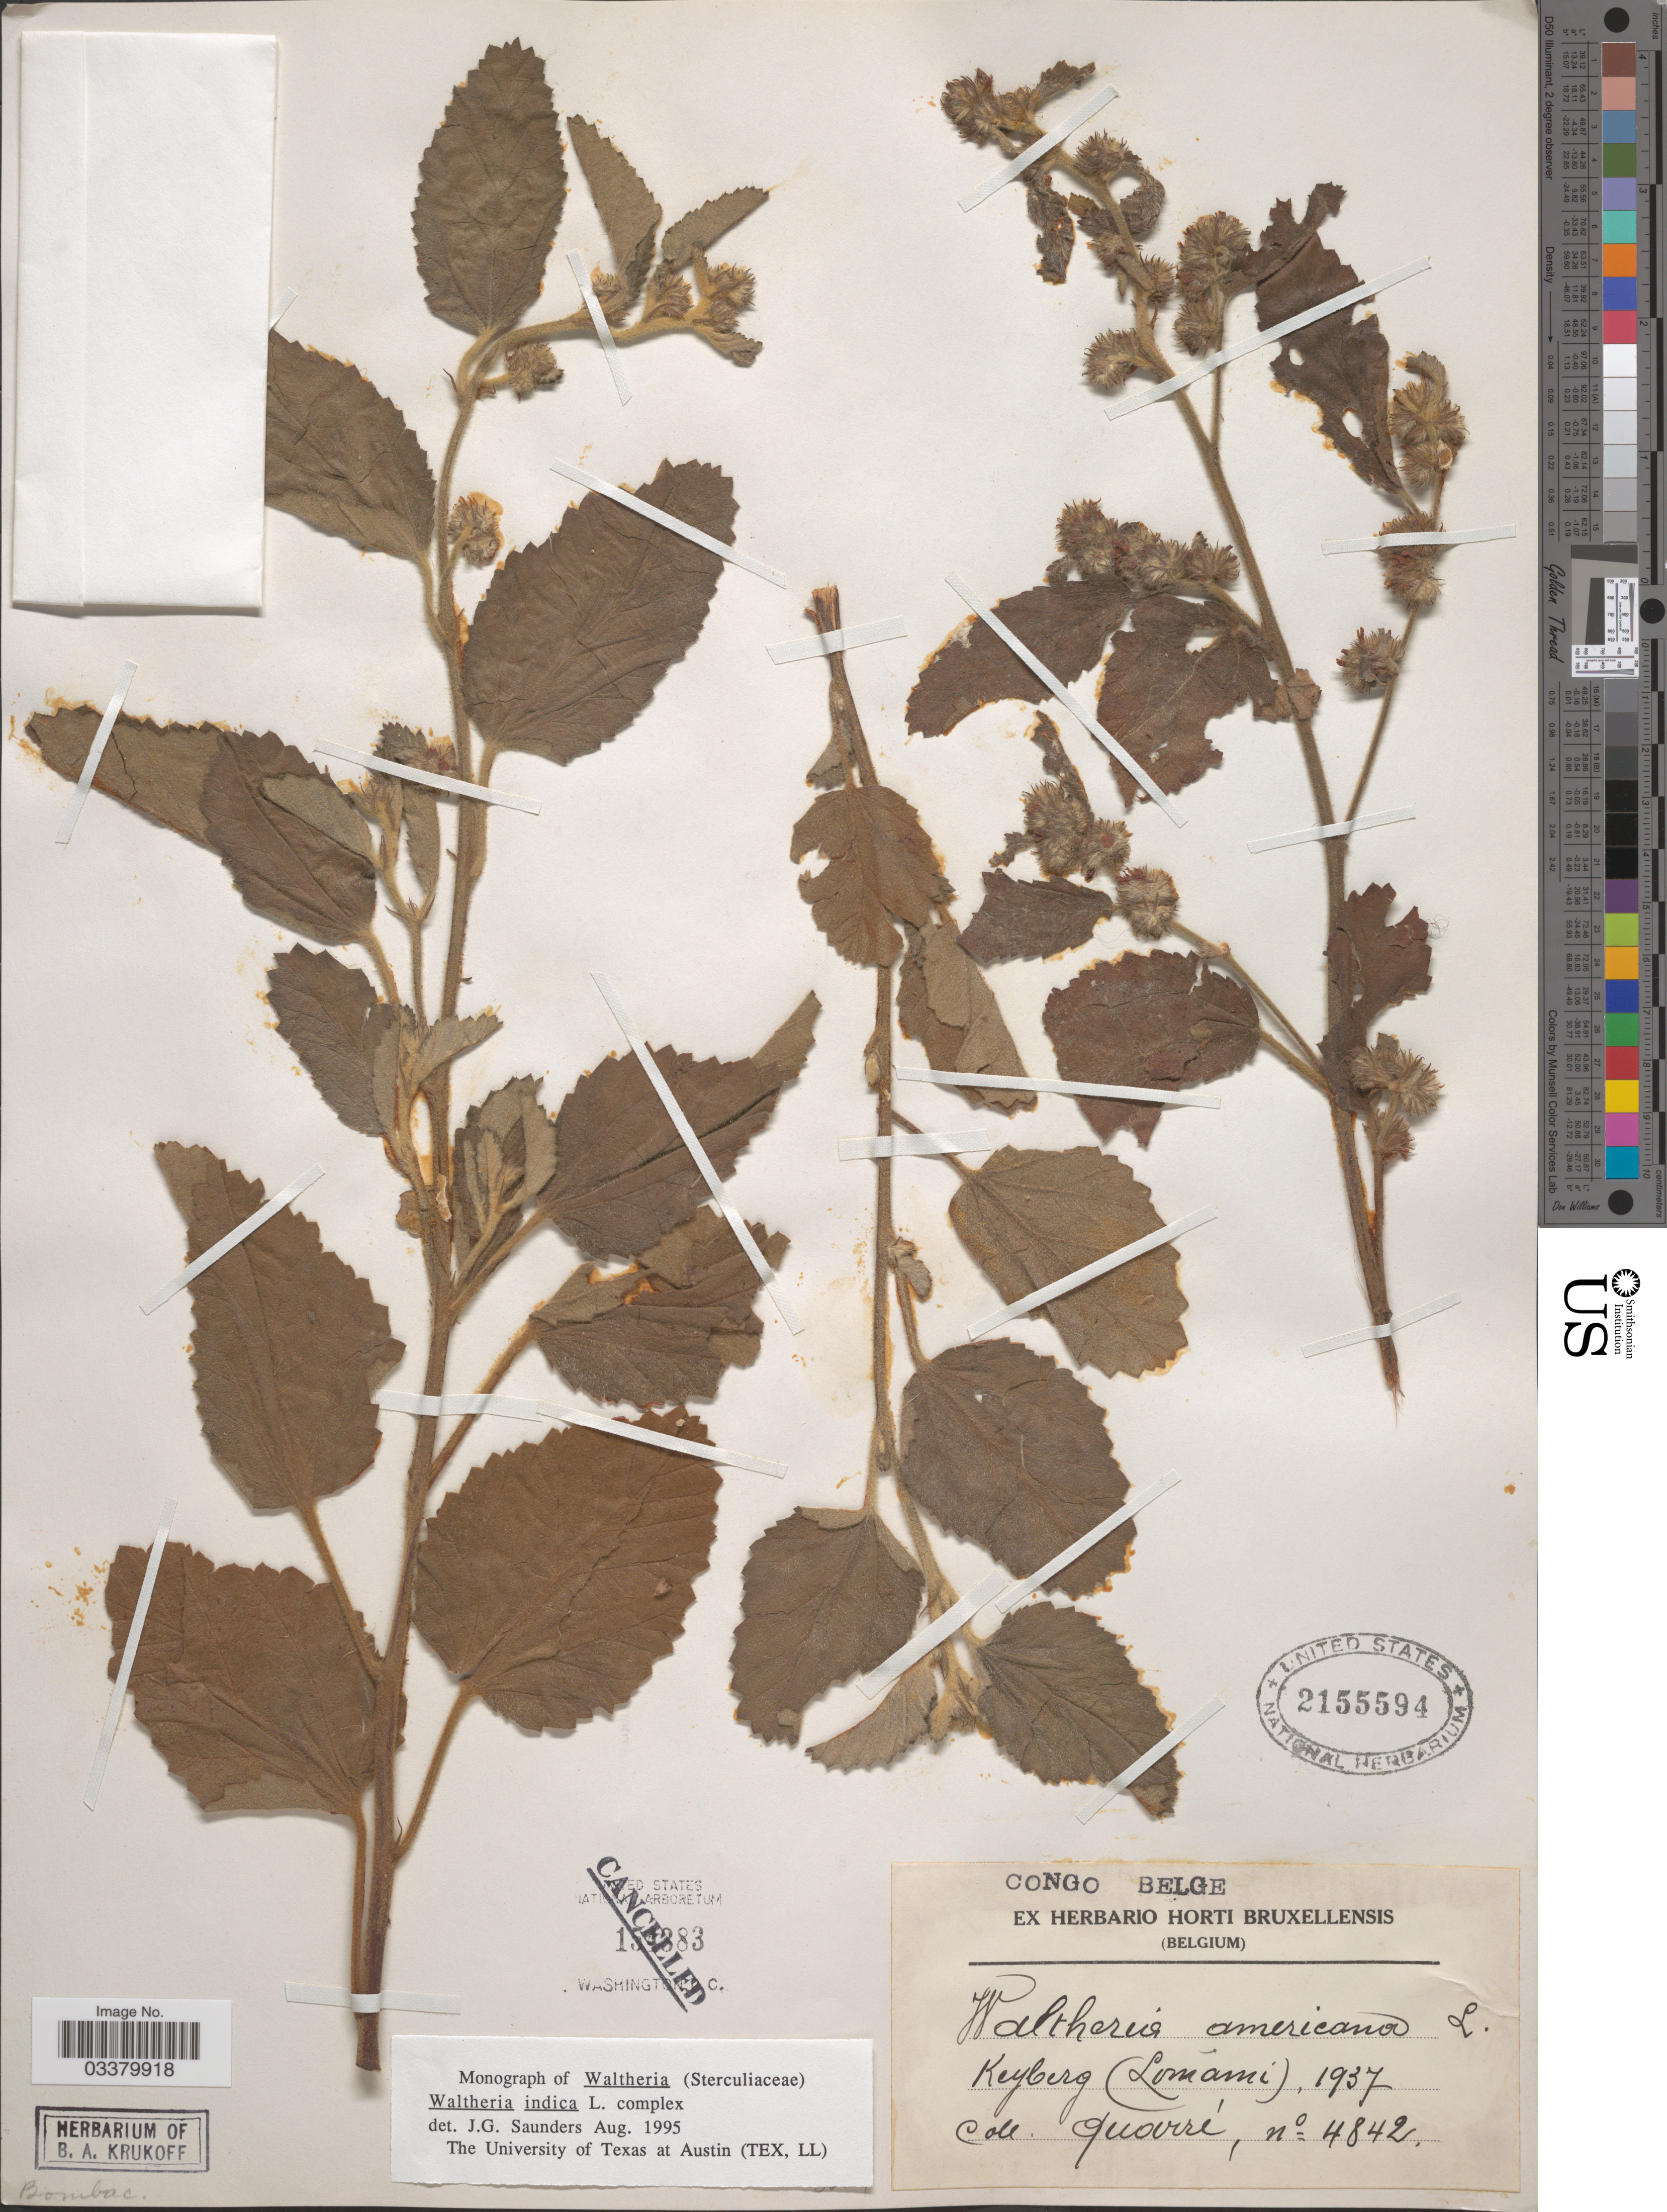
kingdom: Plantae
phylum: Tracheophyta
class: Magnoliopsida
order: Malvales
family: Malvaceae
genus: Waltheria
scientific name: Waltheria indica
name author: L.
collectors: -. Quarre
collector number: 4842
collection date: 1937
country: Congo, Democratic Republic of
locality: Congo Belge. Keyberg (Lomami).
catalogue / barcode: US 2155594